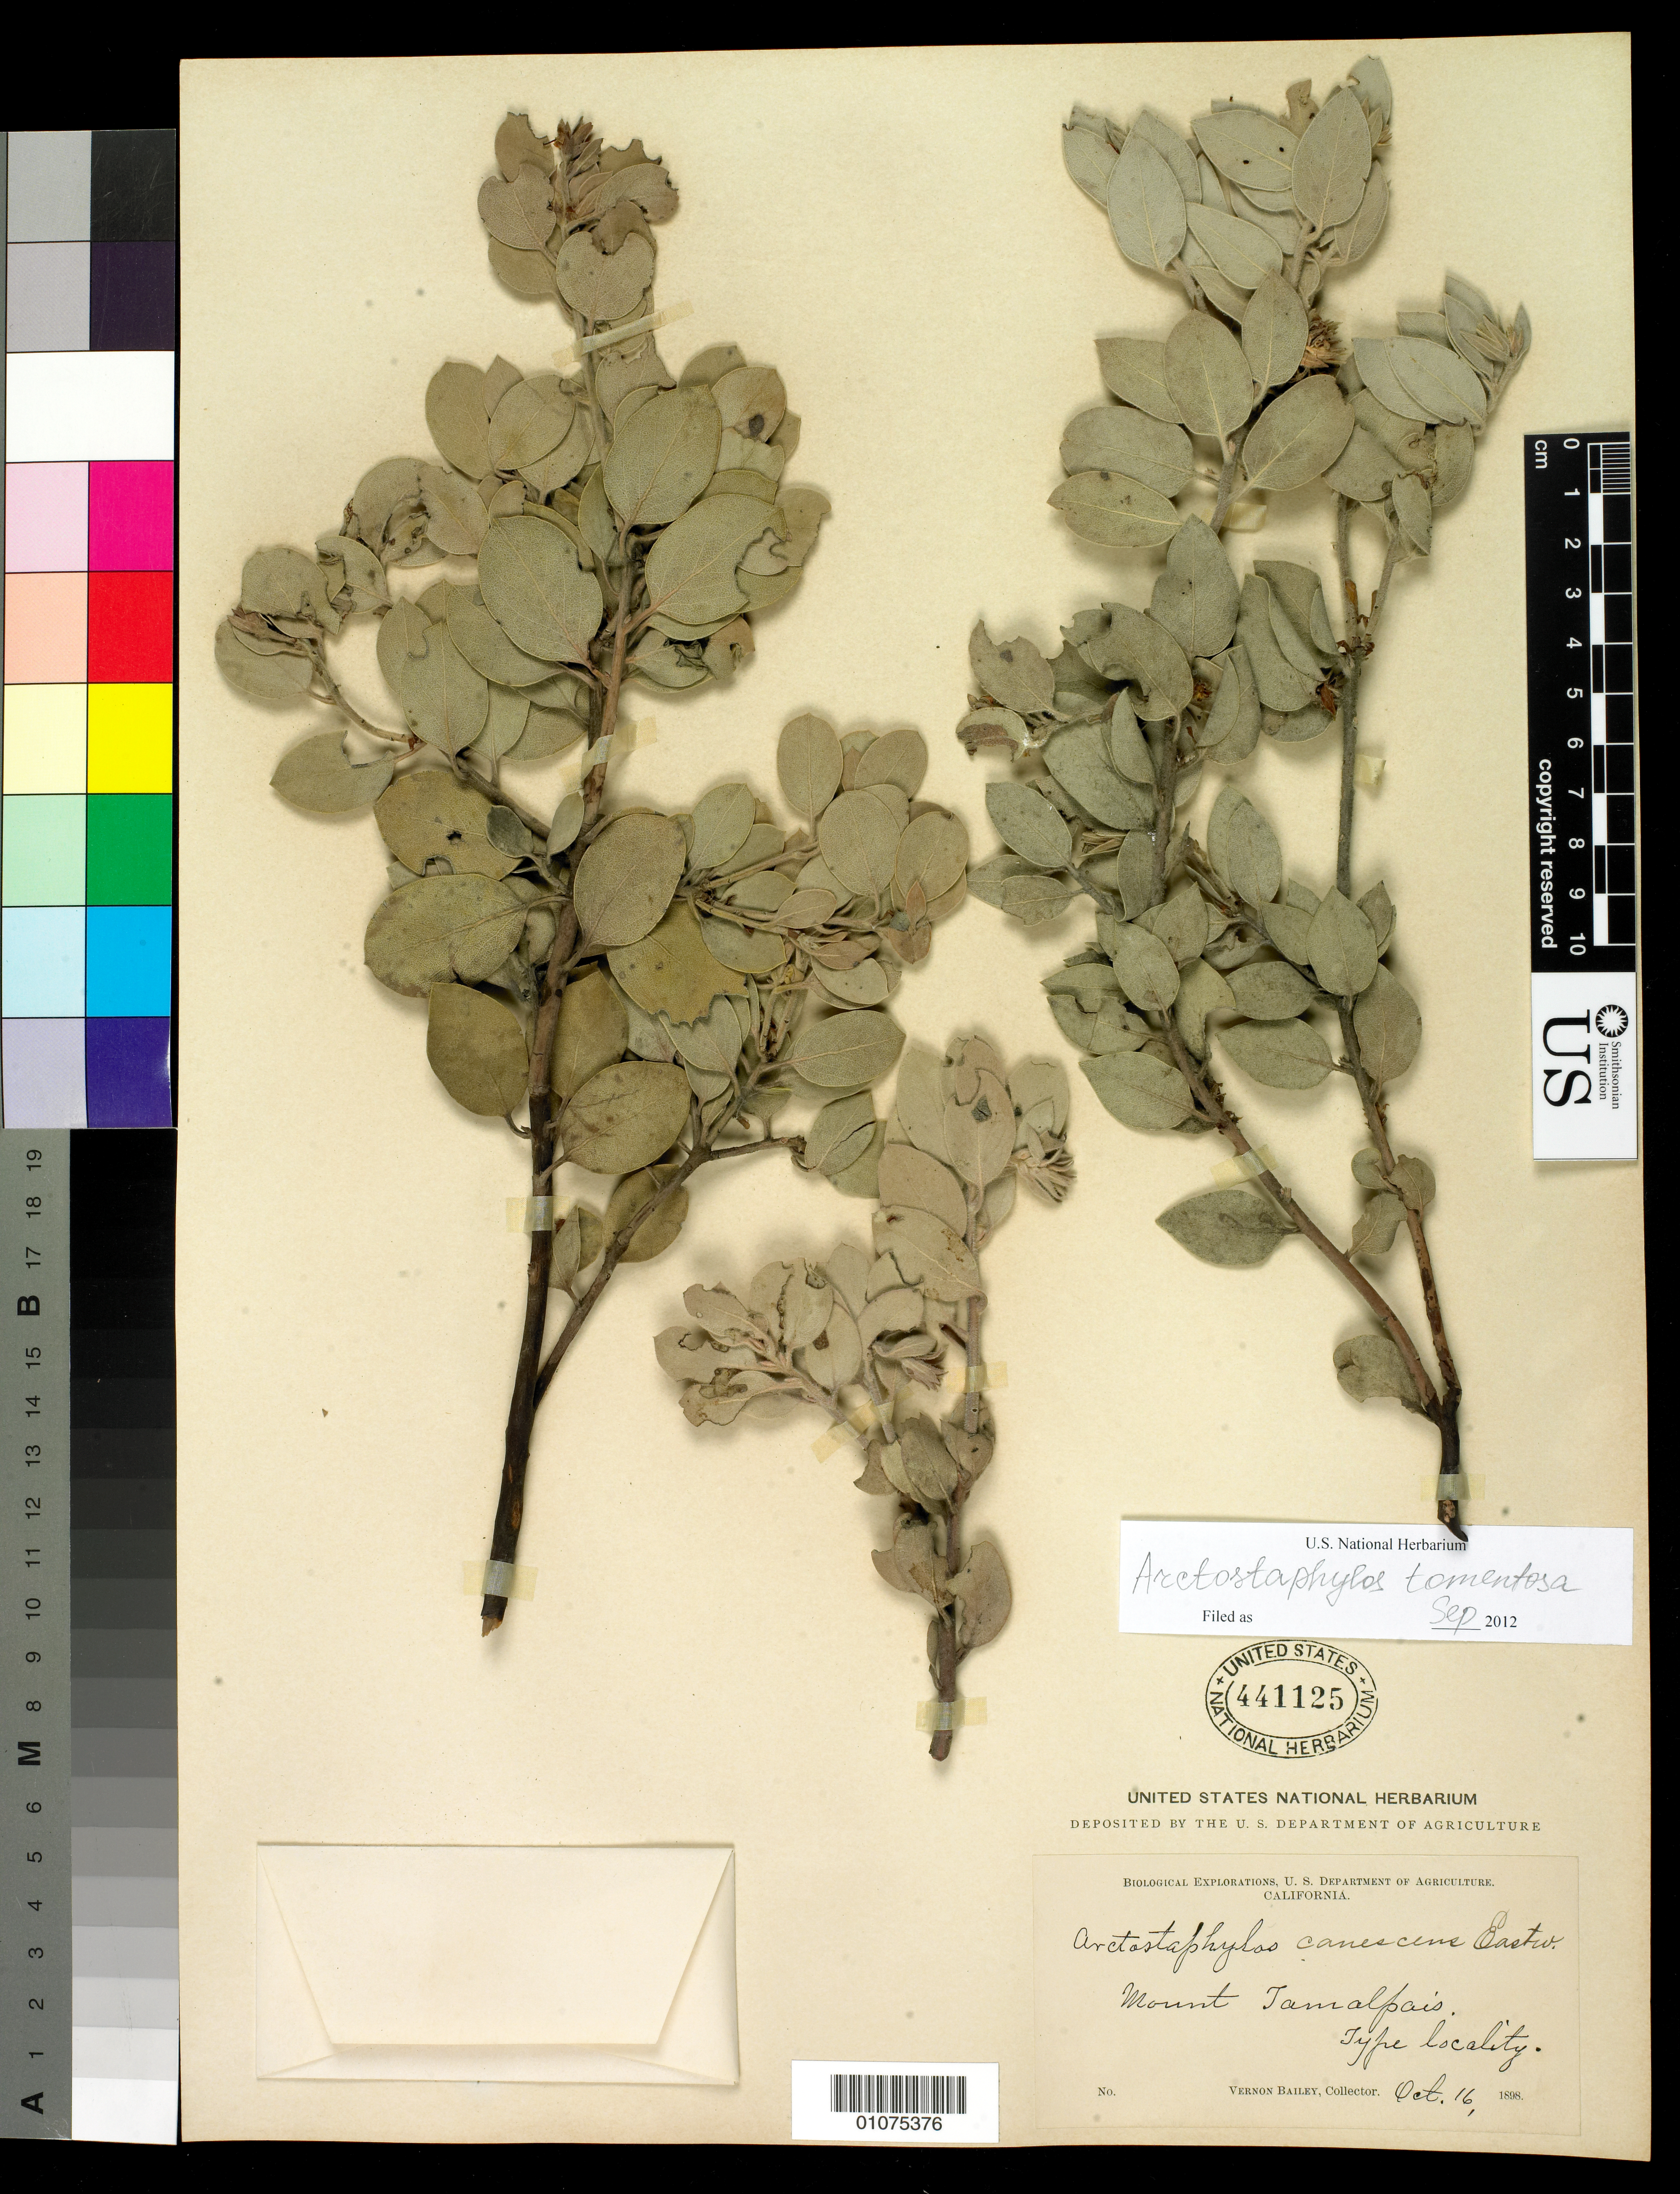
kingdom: Plantae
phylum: Tracheophyta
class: Magnoliopsida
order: Ericales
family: Ericaceae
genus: Arctostaphylos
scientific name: Arctostaphylos tomentosa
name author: (Pursh) Lindl.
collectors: V. O. Bailey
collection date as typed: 16 Oct 1898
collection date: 1898-10-16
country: United States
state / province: California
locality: Mount Tamalpais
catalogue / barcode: US 441125